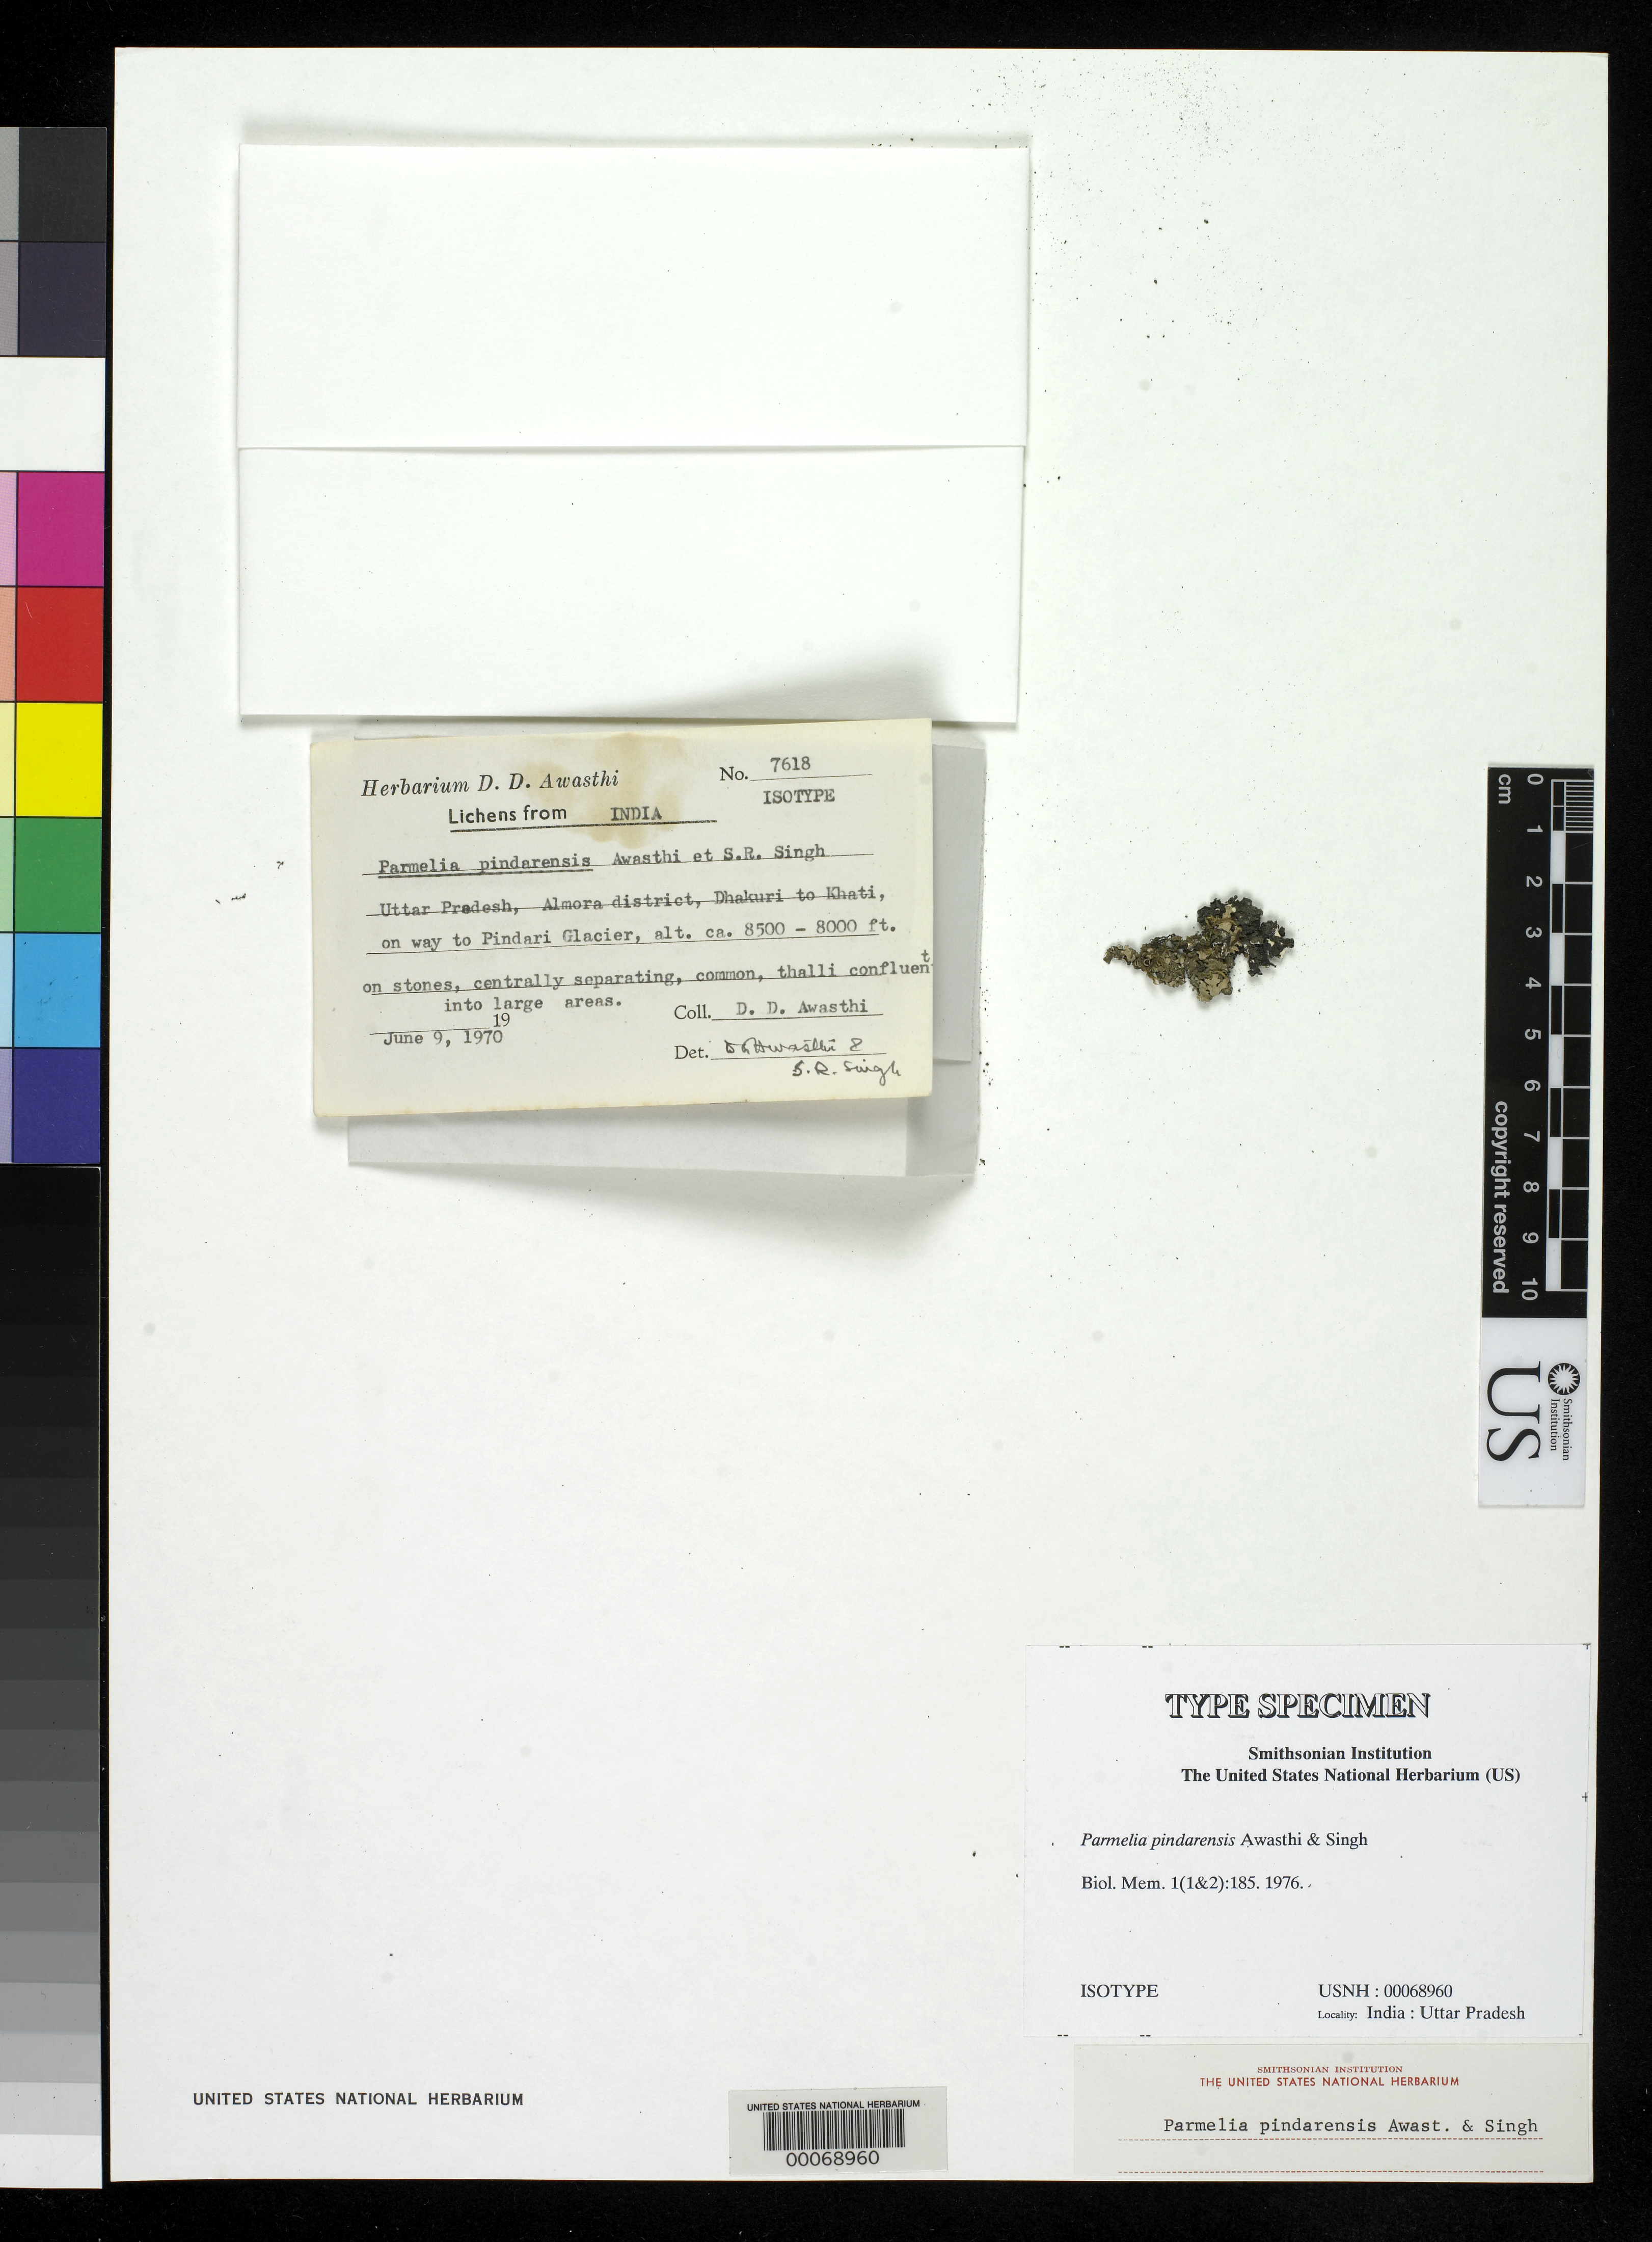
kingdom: Fungi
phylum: Ascomycota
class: Lecanoromycetes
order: Lecanorales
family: Parmeliaceae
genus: Parmelia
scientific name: Parmelia pindarensis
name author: D.D. Awasthi & Singh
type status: Isotype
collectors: D. Awasthi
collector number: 7618 (Awasthi Herb. No.)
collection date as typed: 09 Jun 1970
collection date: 1970-06-09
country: India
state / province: Uttar Pradesh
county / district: Almora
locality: Dhakuri to Khati, on way to Pindari Glacier; alt. 8500-8000 ft.